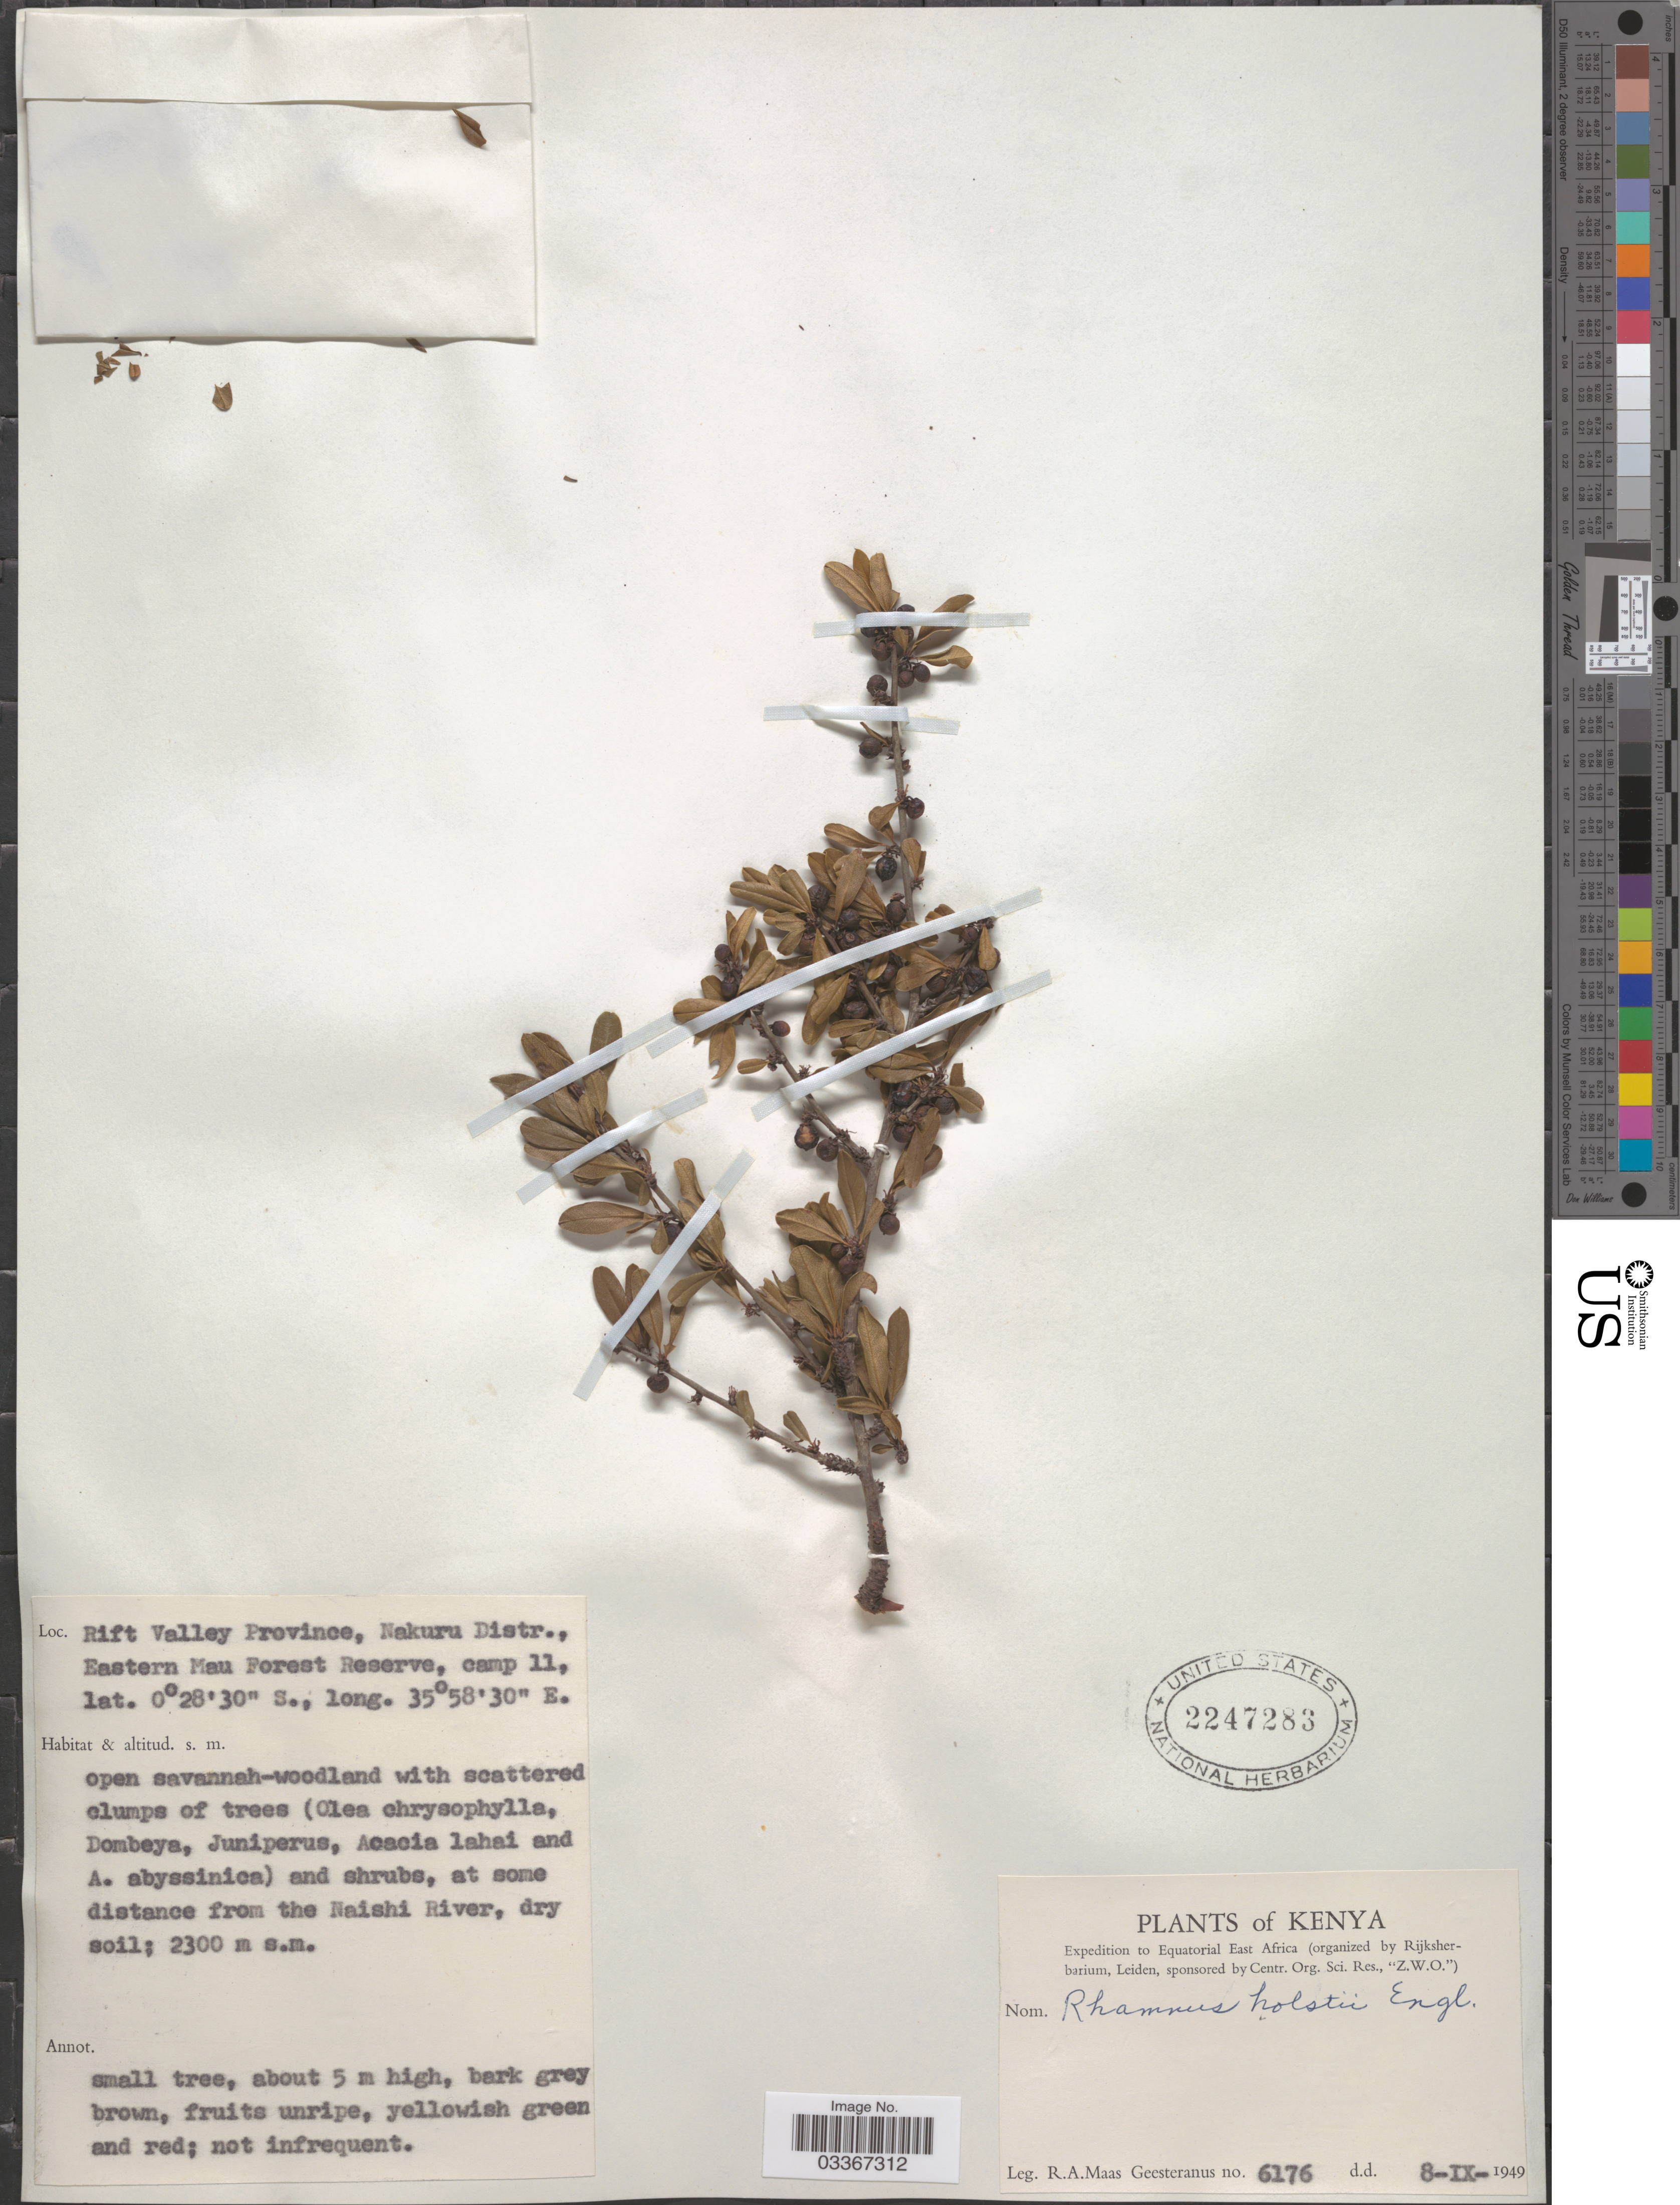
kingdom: Plantae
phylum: Tracheophyta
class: Magnoliopsida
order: Rosales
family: Rhamnaceae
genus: Rhamnus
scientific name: Rhamnus holstii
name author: Engl.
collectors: R. A. Maas Geesteranus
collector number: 6176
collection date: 1949-09-08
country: Kenya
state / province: Nakuru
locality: Equatorial East Africa. Rift Valley Province, Nakuru Distr., Eastern Mau Forest Reserve, camp 11. At some distance from the Naishi River.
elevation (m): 2300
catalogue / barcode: US 2247283